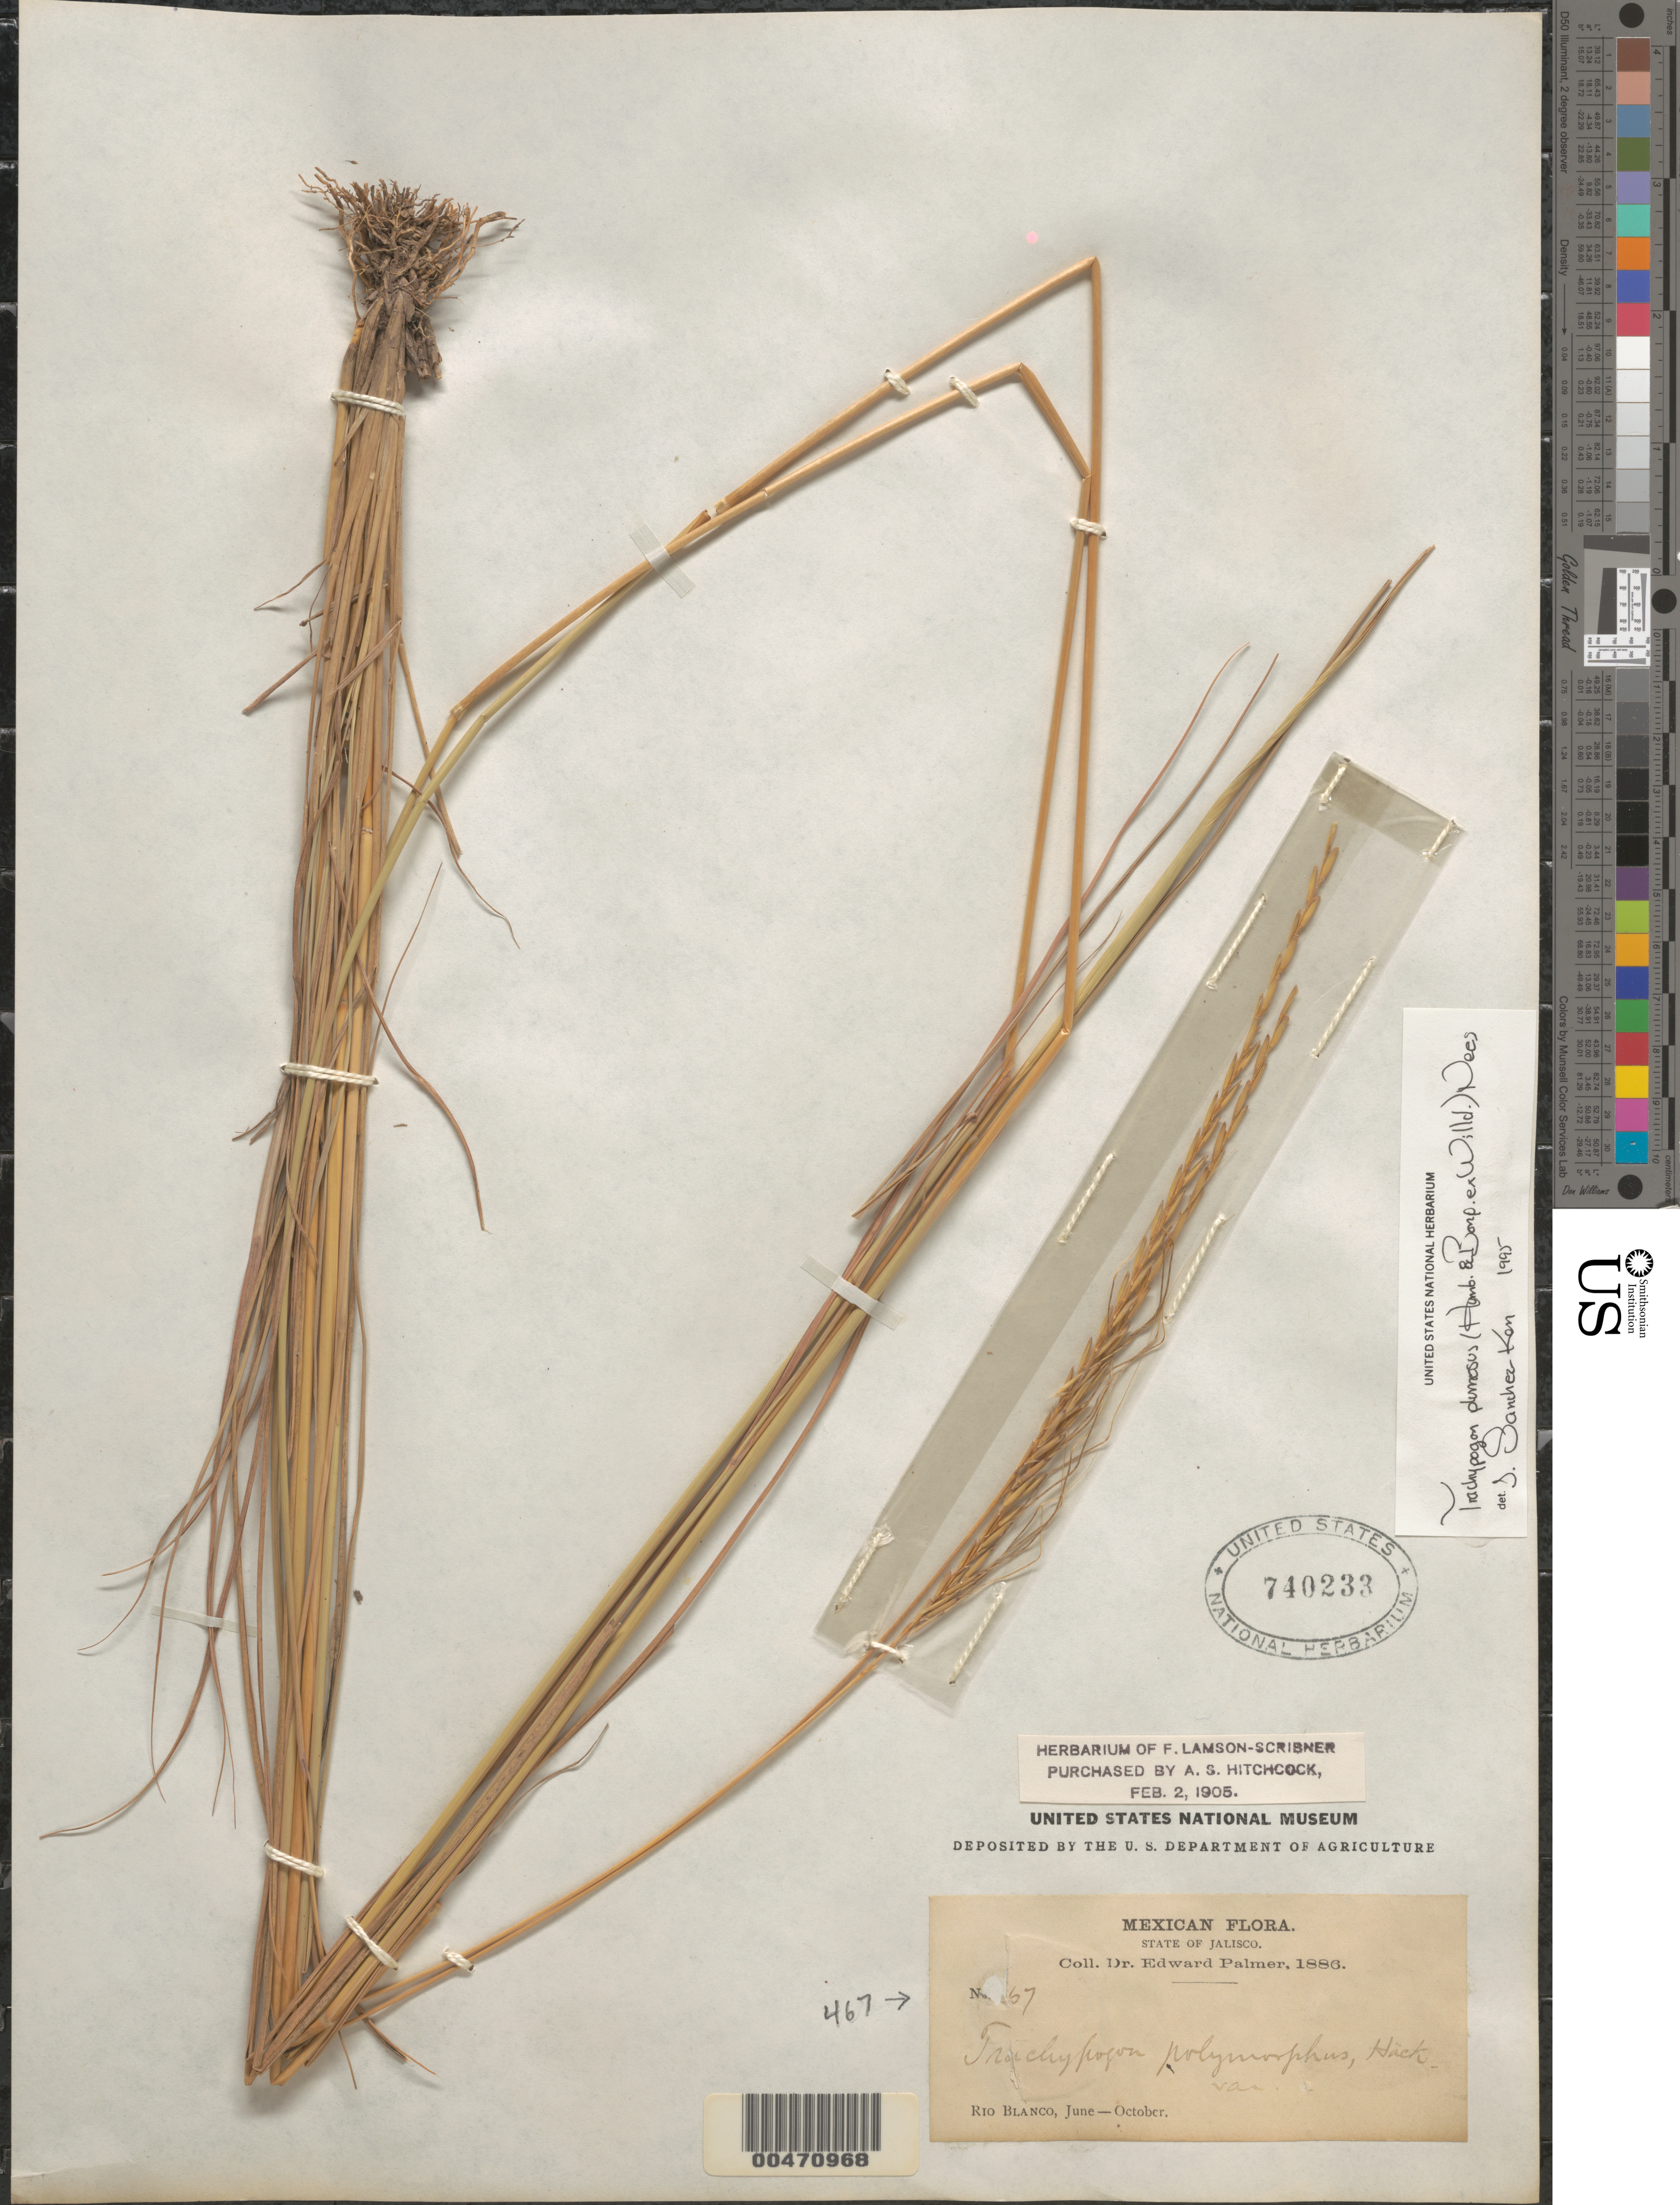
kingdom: Plantae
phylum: Tracheophyta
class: Liliopsida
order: Poales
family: Poaceae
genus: Trachypogon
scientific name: Trachypogon plumosus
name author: (Humb. & Bonpl.) Nees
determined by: Sánchez-Ken, J. G.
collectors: E. Palmer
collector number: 467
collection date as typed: Jun 1886 to Oct 1886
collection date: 1886-06/1886-10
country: Mexico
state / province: Jalisco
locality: Rio Blanco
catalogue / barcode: US 740233